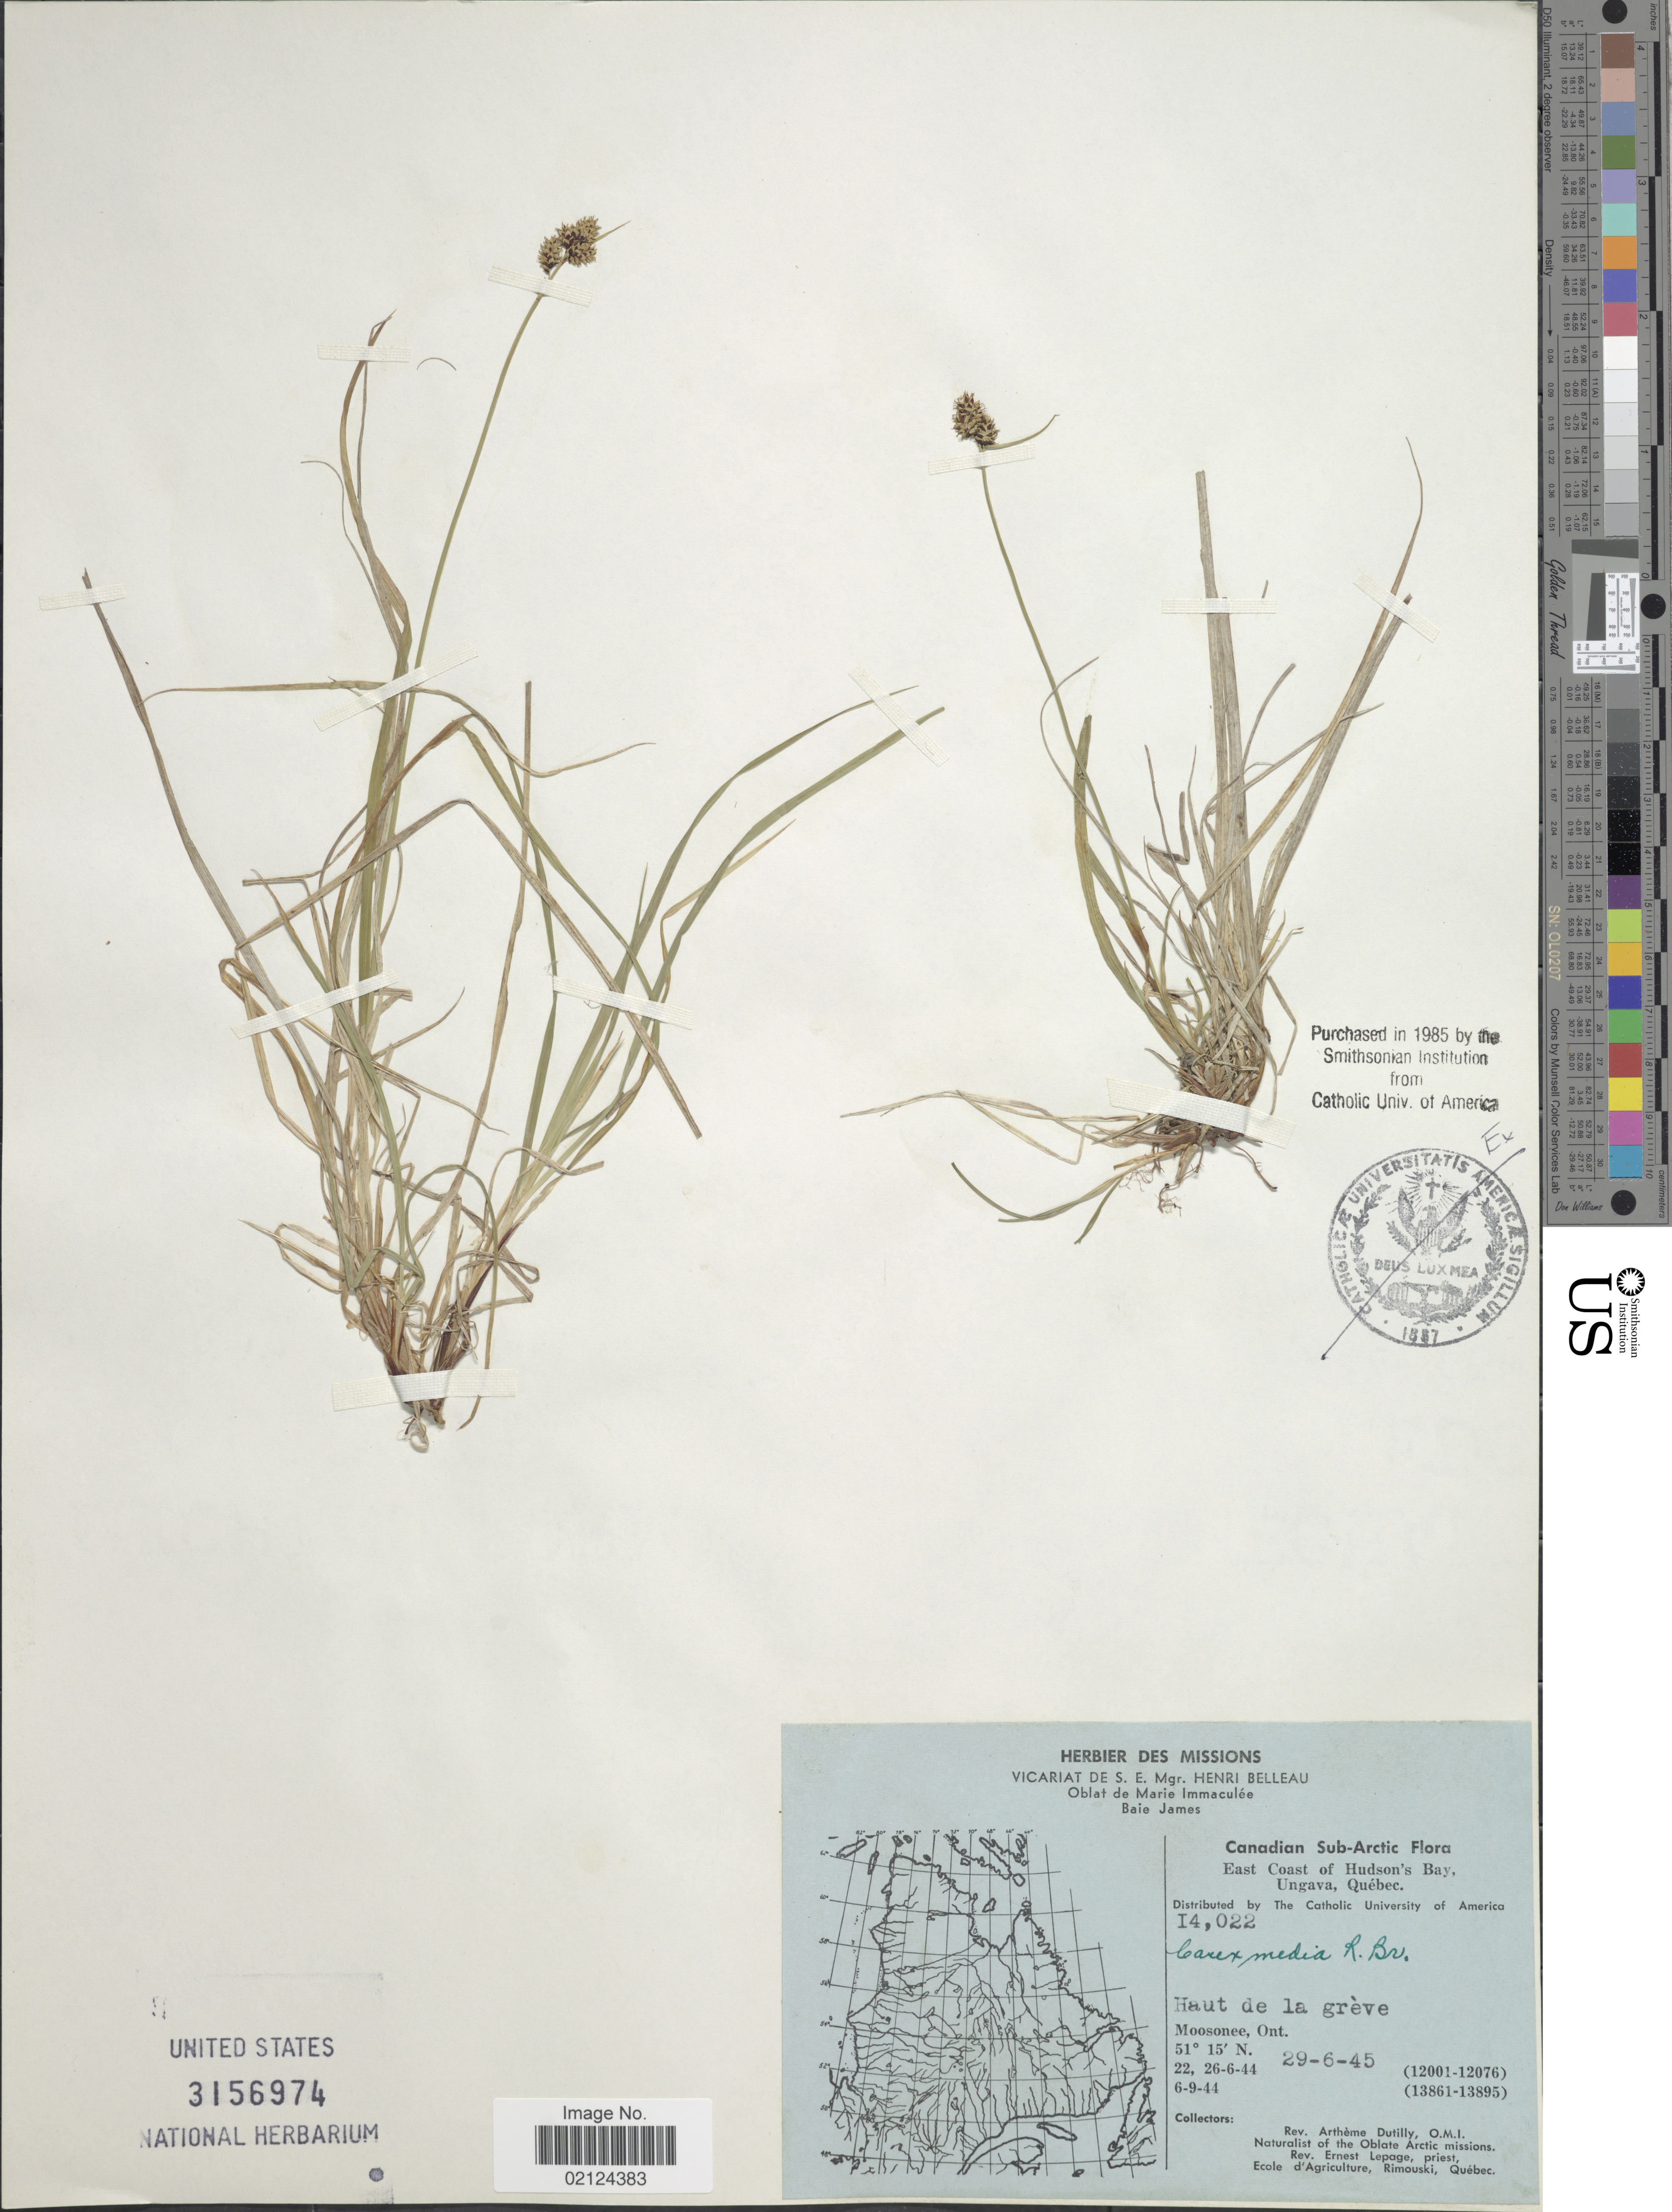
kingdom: Plantae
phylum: Tracheophyta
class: Liliopsida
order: Poales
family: Cyperaceae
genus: Carex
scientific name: Carex media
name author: R. Br.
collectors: A. Dutilly & E. Lepage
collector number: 14022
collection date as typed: Transcribed d/m/y: 29/6/45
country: Canada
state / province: Ontario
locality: Canadian Sub-Arctic, East Coast of Hudson' s Bay, Ungava, Quebec, Haut de la greve, Moosone, Ont.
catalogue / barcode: US 3156974